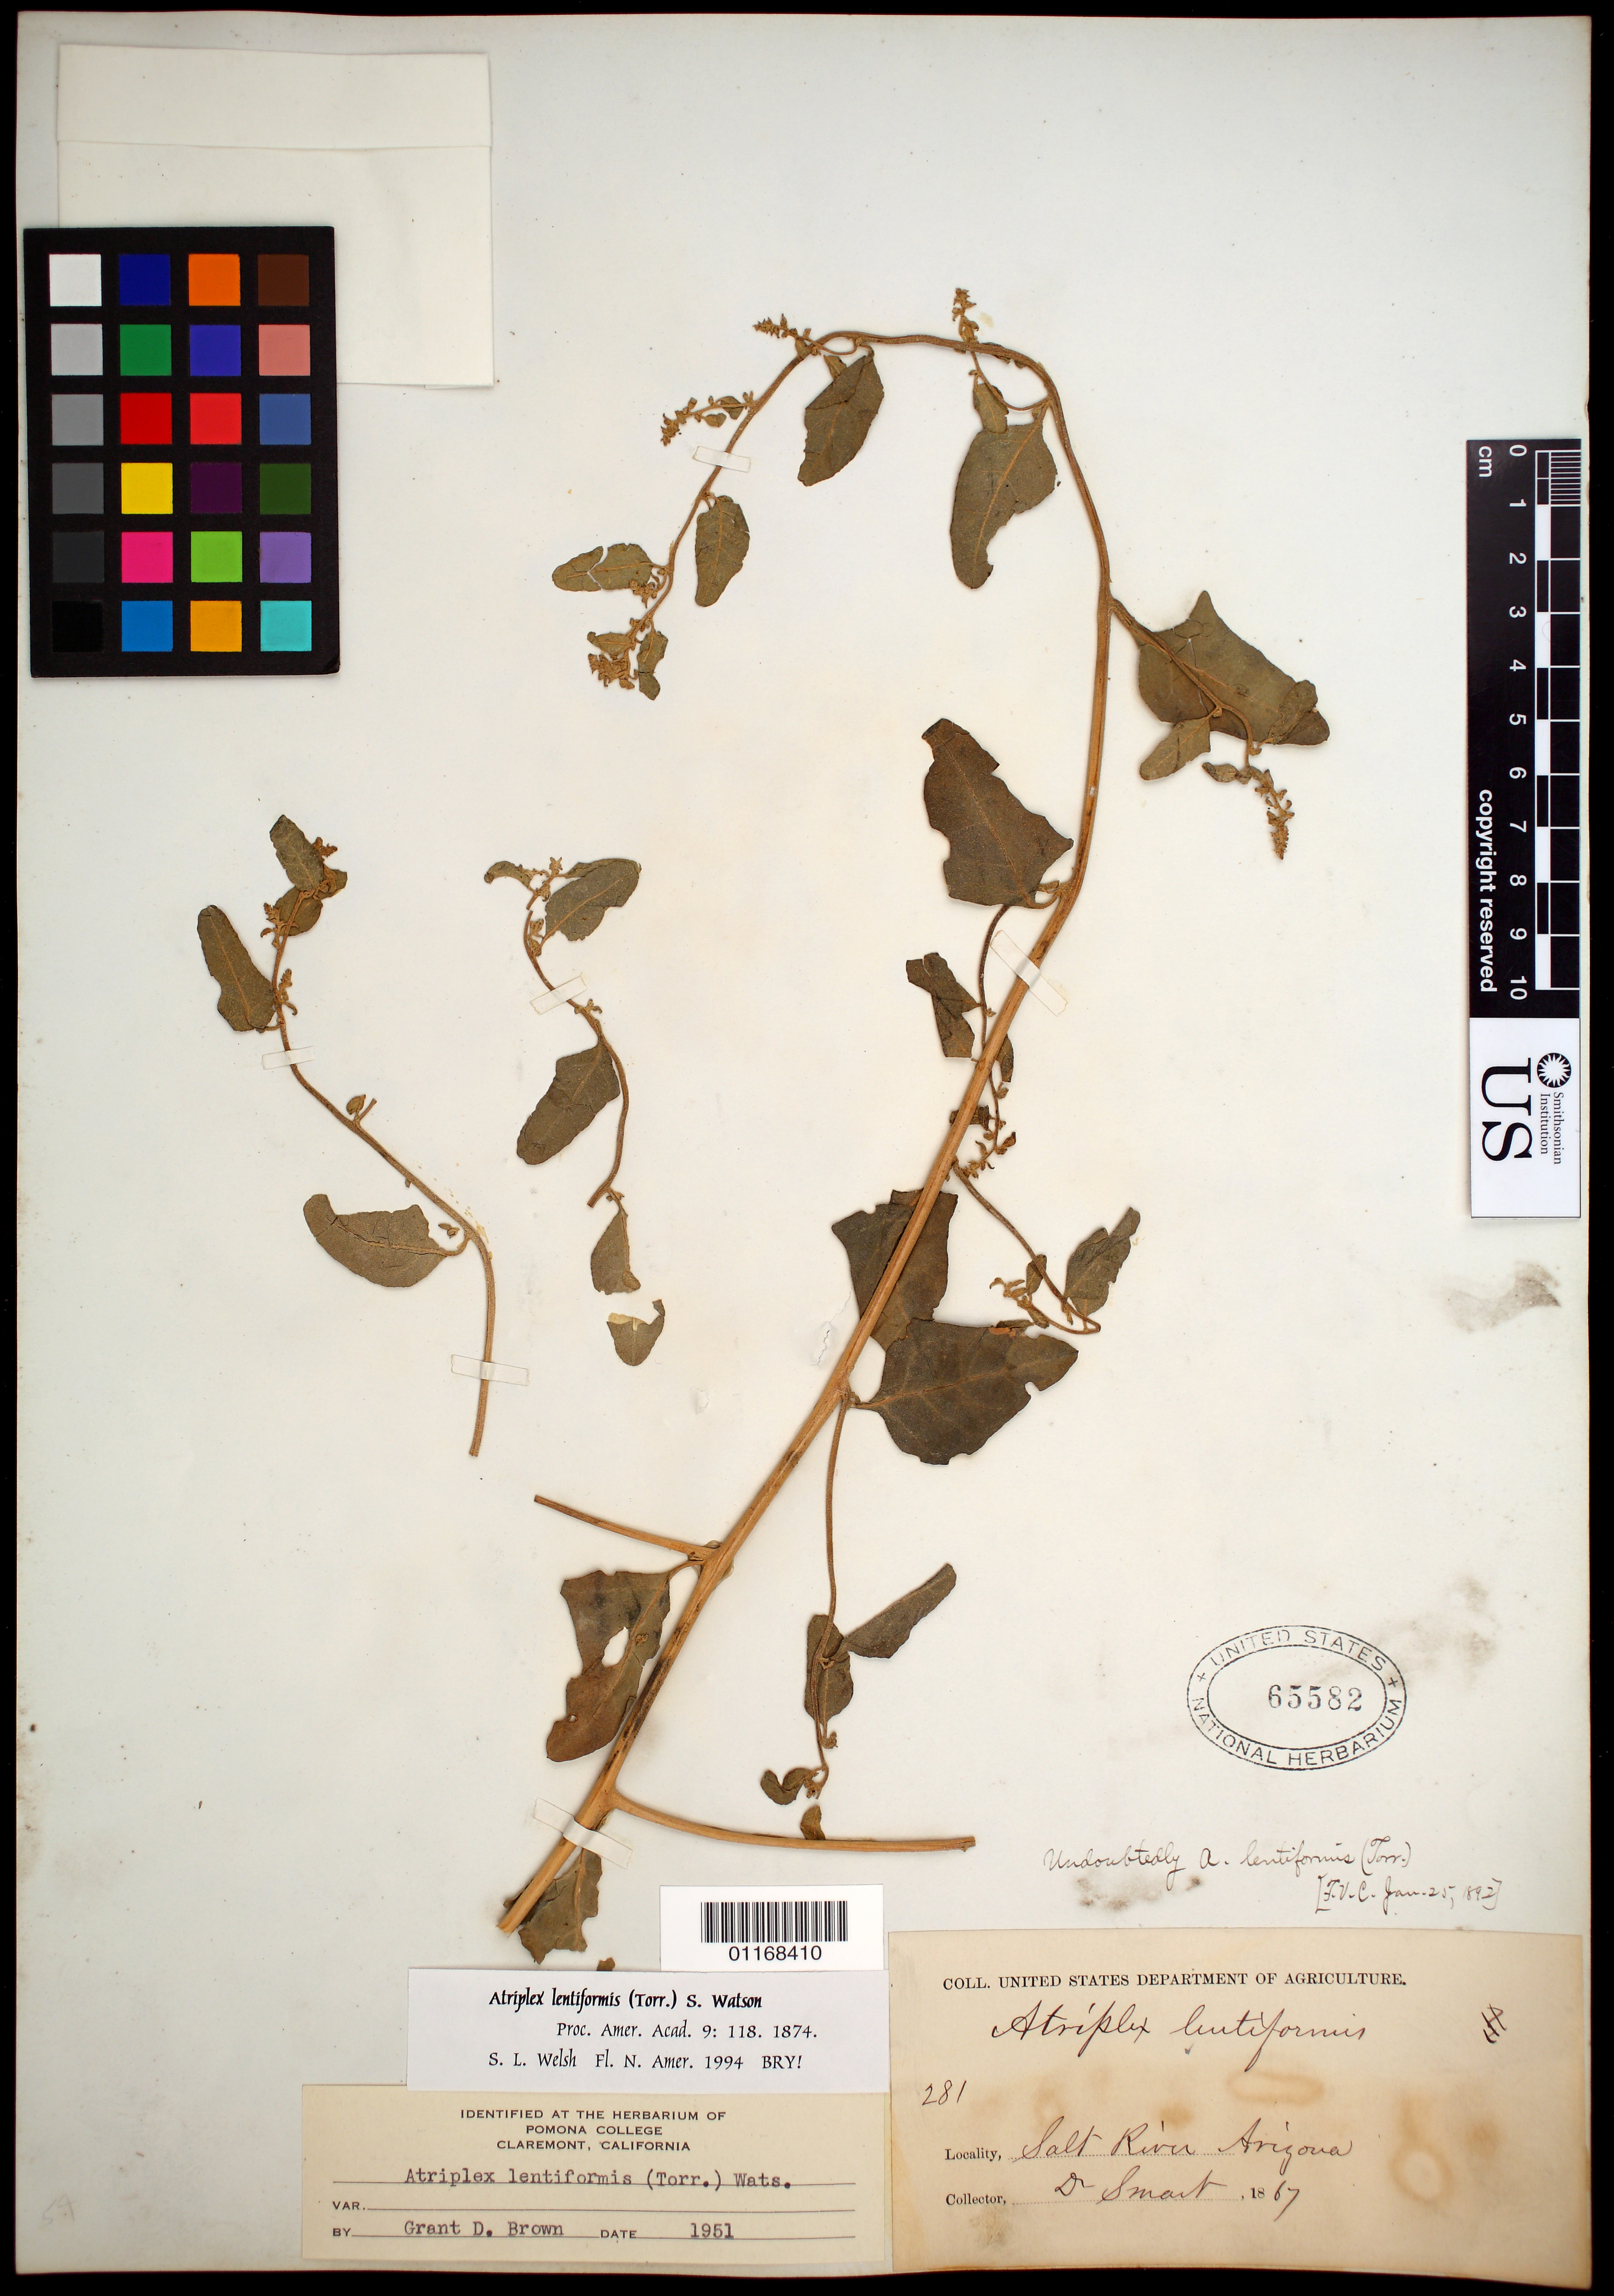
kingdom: Plantae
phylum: Tracheophyta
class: Magnoliopsida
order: Caryophyllales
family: Amaranthaceae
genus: Atriplex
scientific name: Atriplex lentiformis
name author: (Torr.) S. Watson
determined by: Welsh, Stanley L., (BRY), Brigham Young University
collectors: C. Smart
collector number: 281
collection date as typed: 1867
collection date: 1867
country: United States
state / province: Arizona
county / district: Gila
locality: Salt River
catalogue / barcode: US 65582